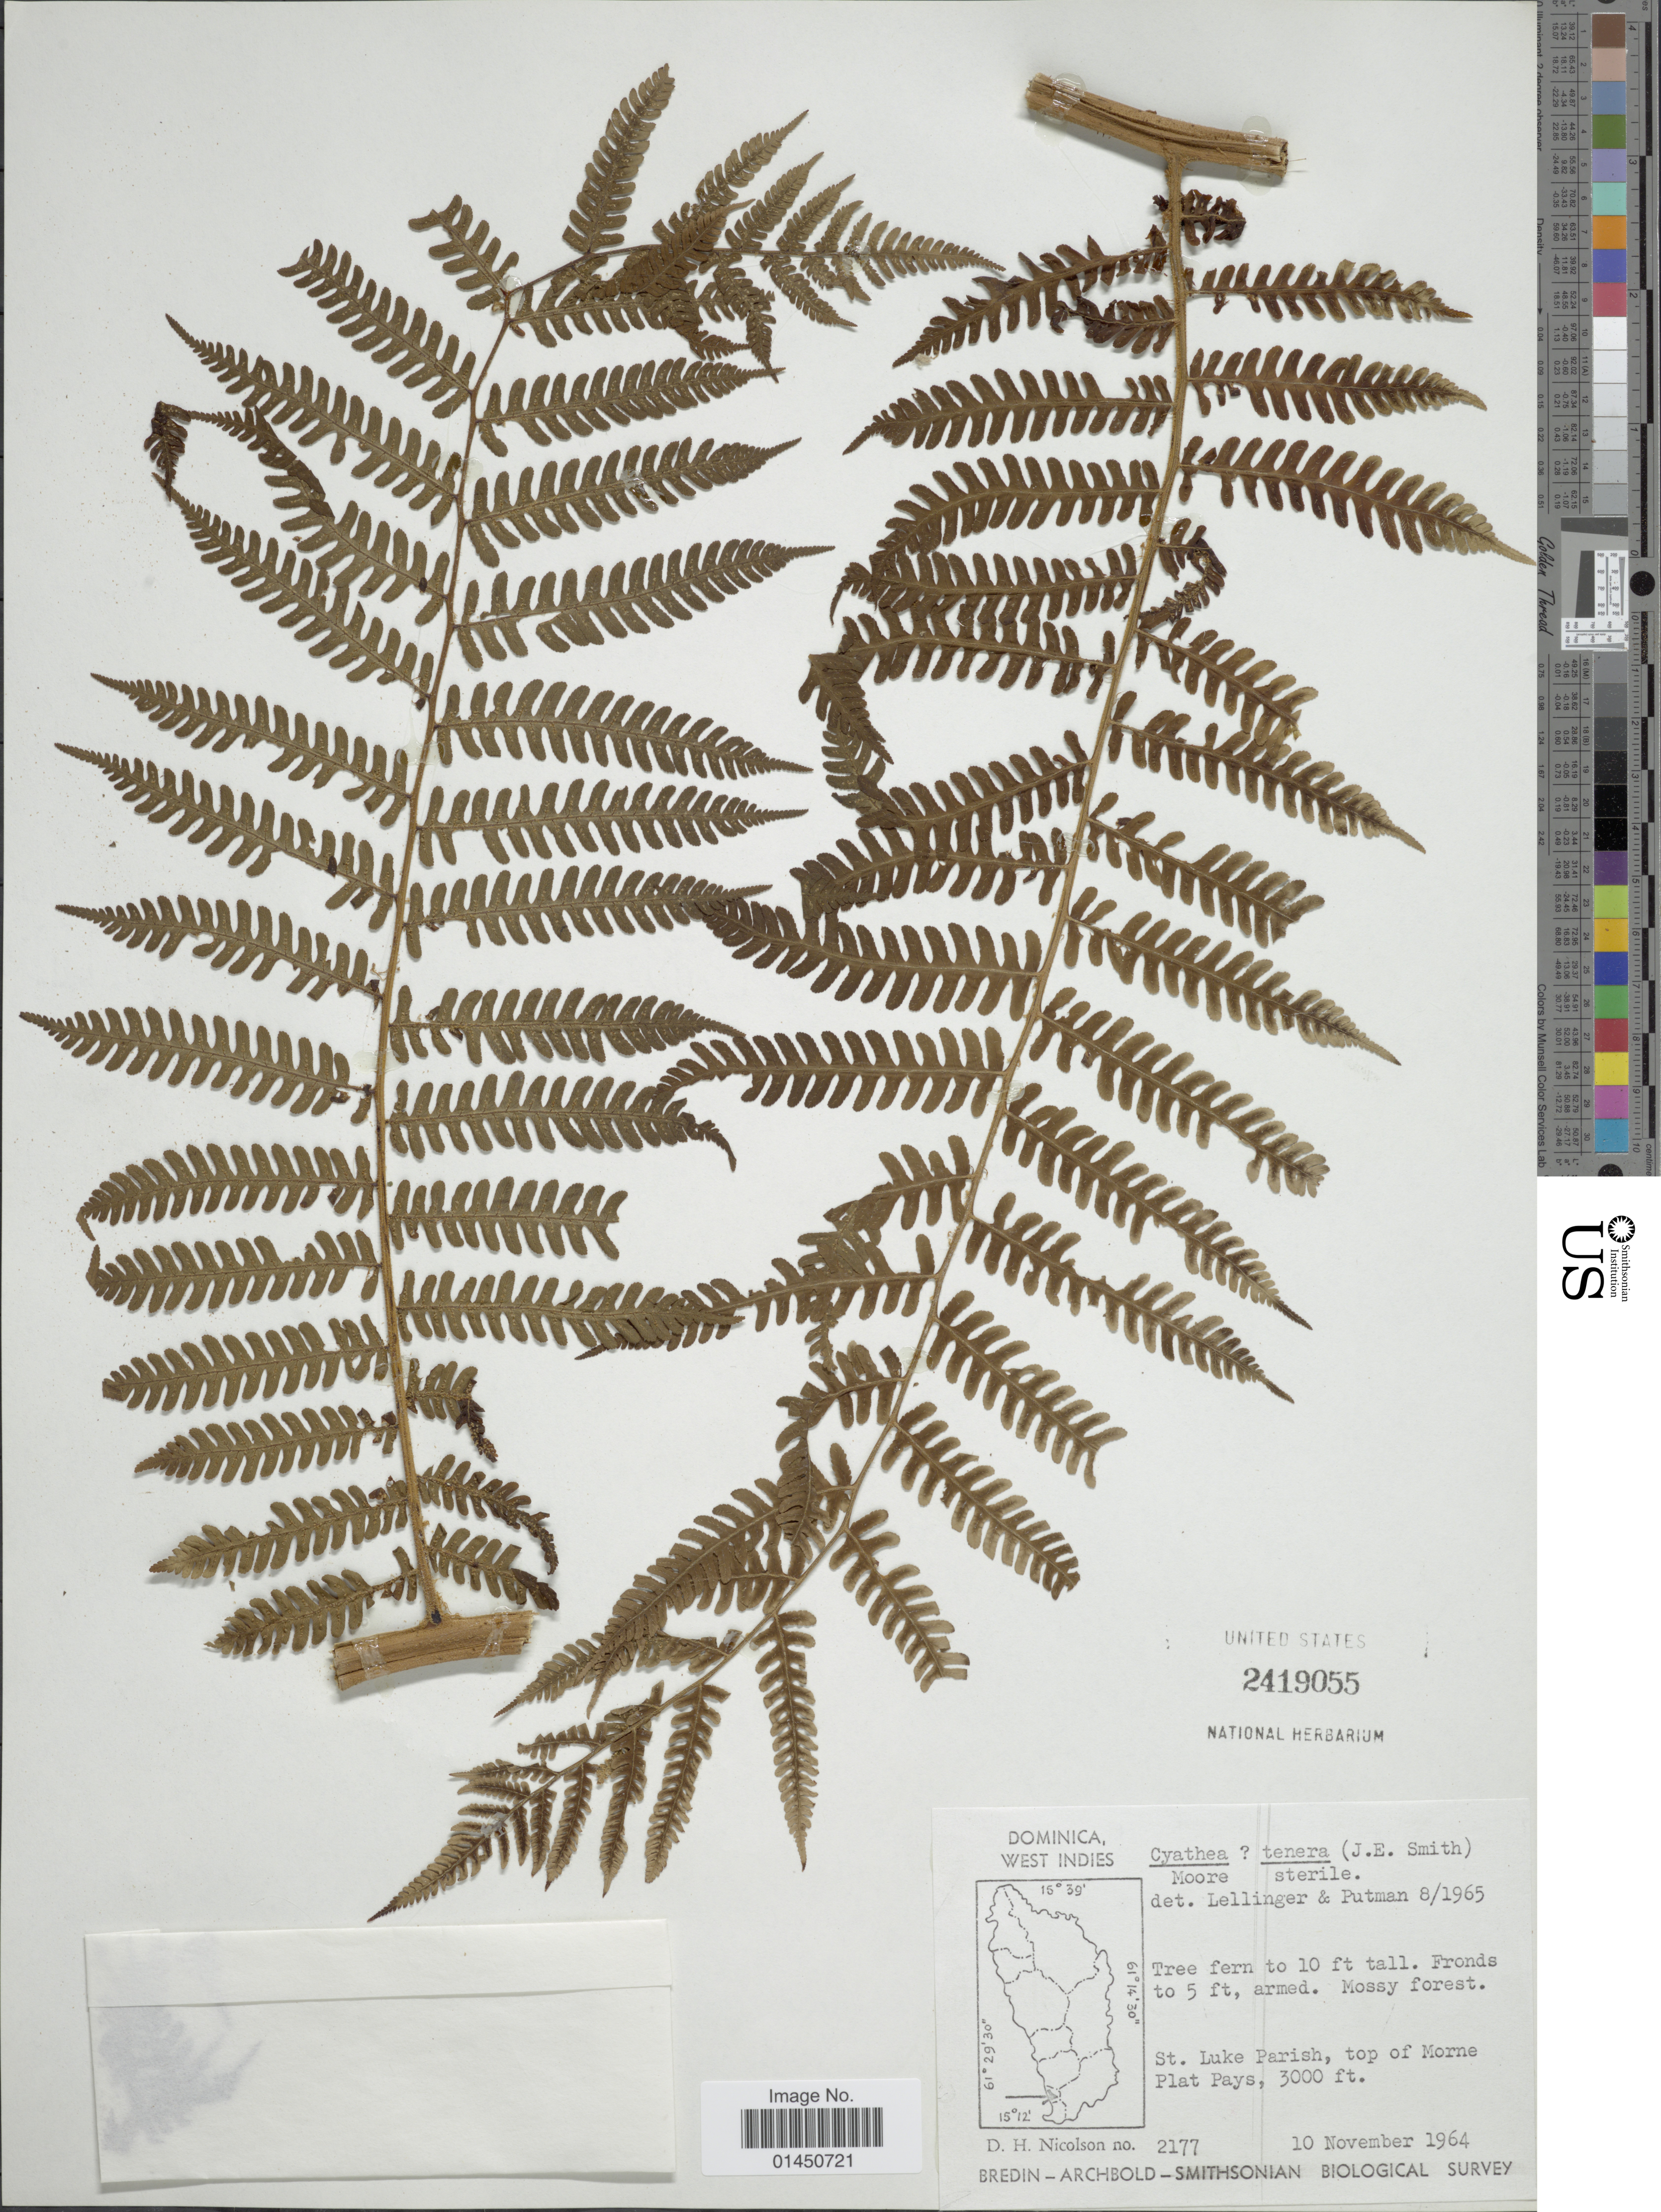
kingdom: Plantae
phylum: Tracheophyta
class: Polypodiopsida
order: Cyatheales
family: Cyatheaceae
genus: Cyathea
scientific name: Cyathea tenera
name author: (J. Sm. ex Hook.) T. Moore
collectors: D. H. Nicolson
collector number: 2177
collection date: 1964-11-10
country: Dominica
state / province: St. Luke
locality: Top of Morne Plat Pays.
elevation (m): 914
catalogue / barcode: US 2419055